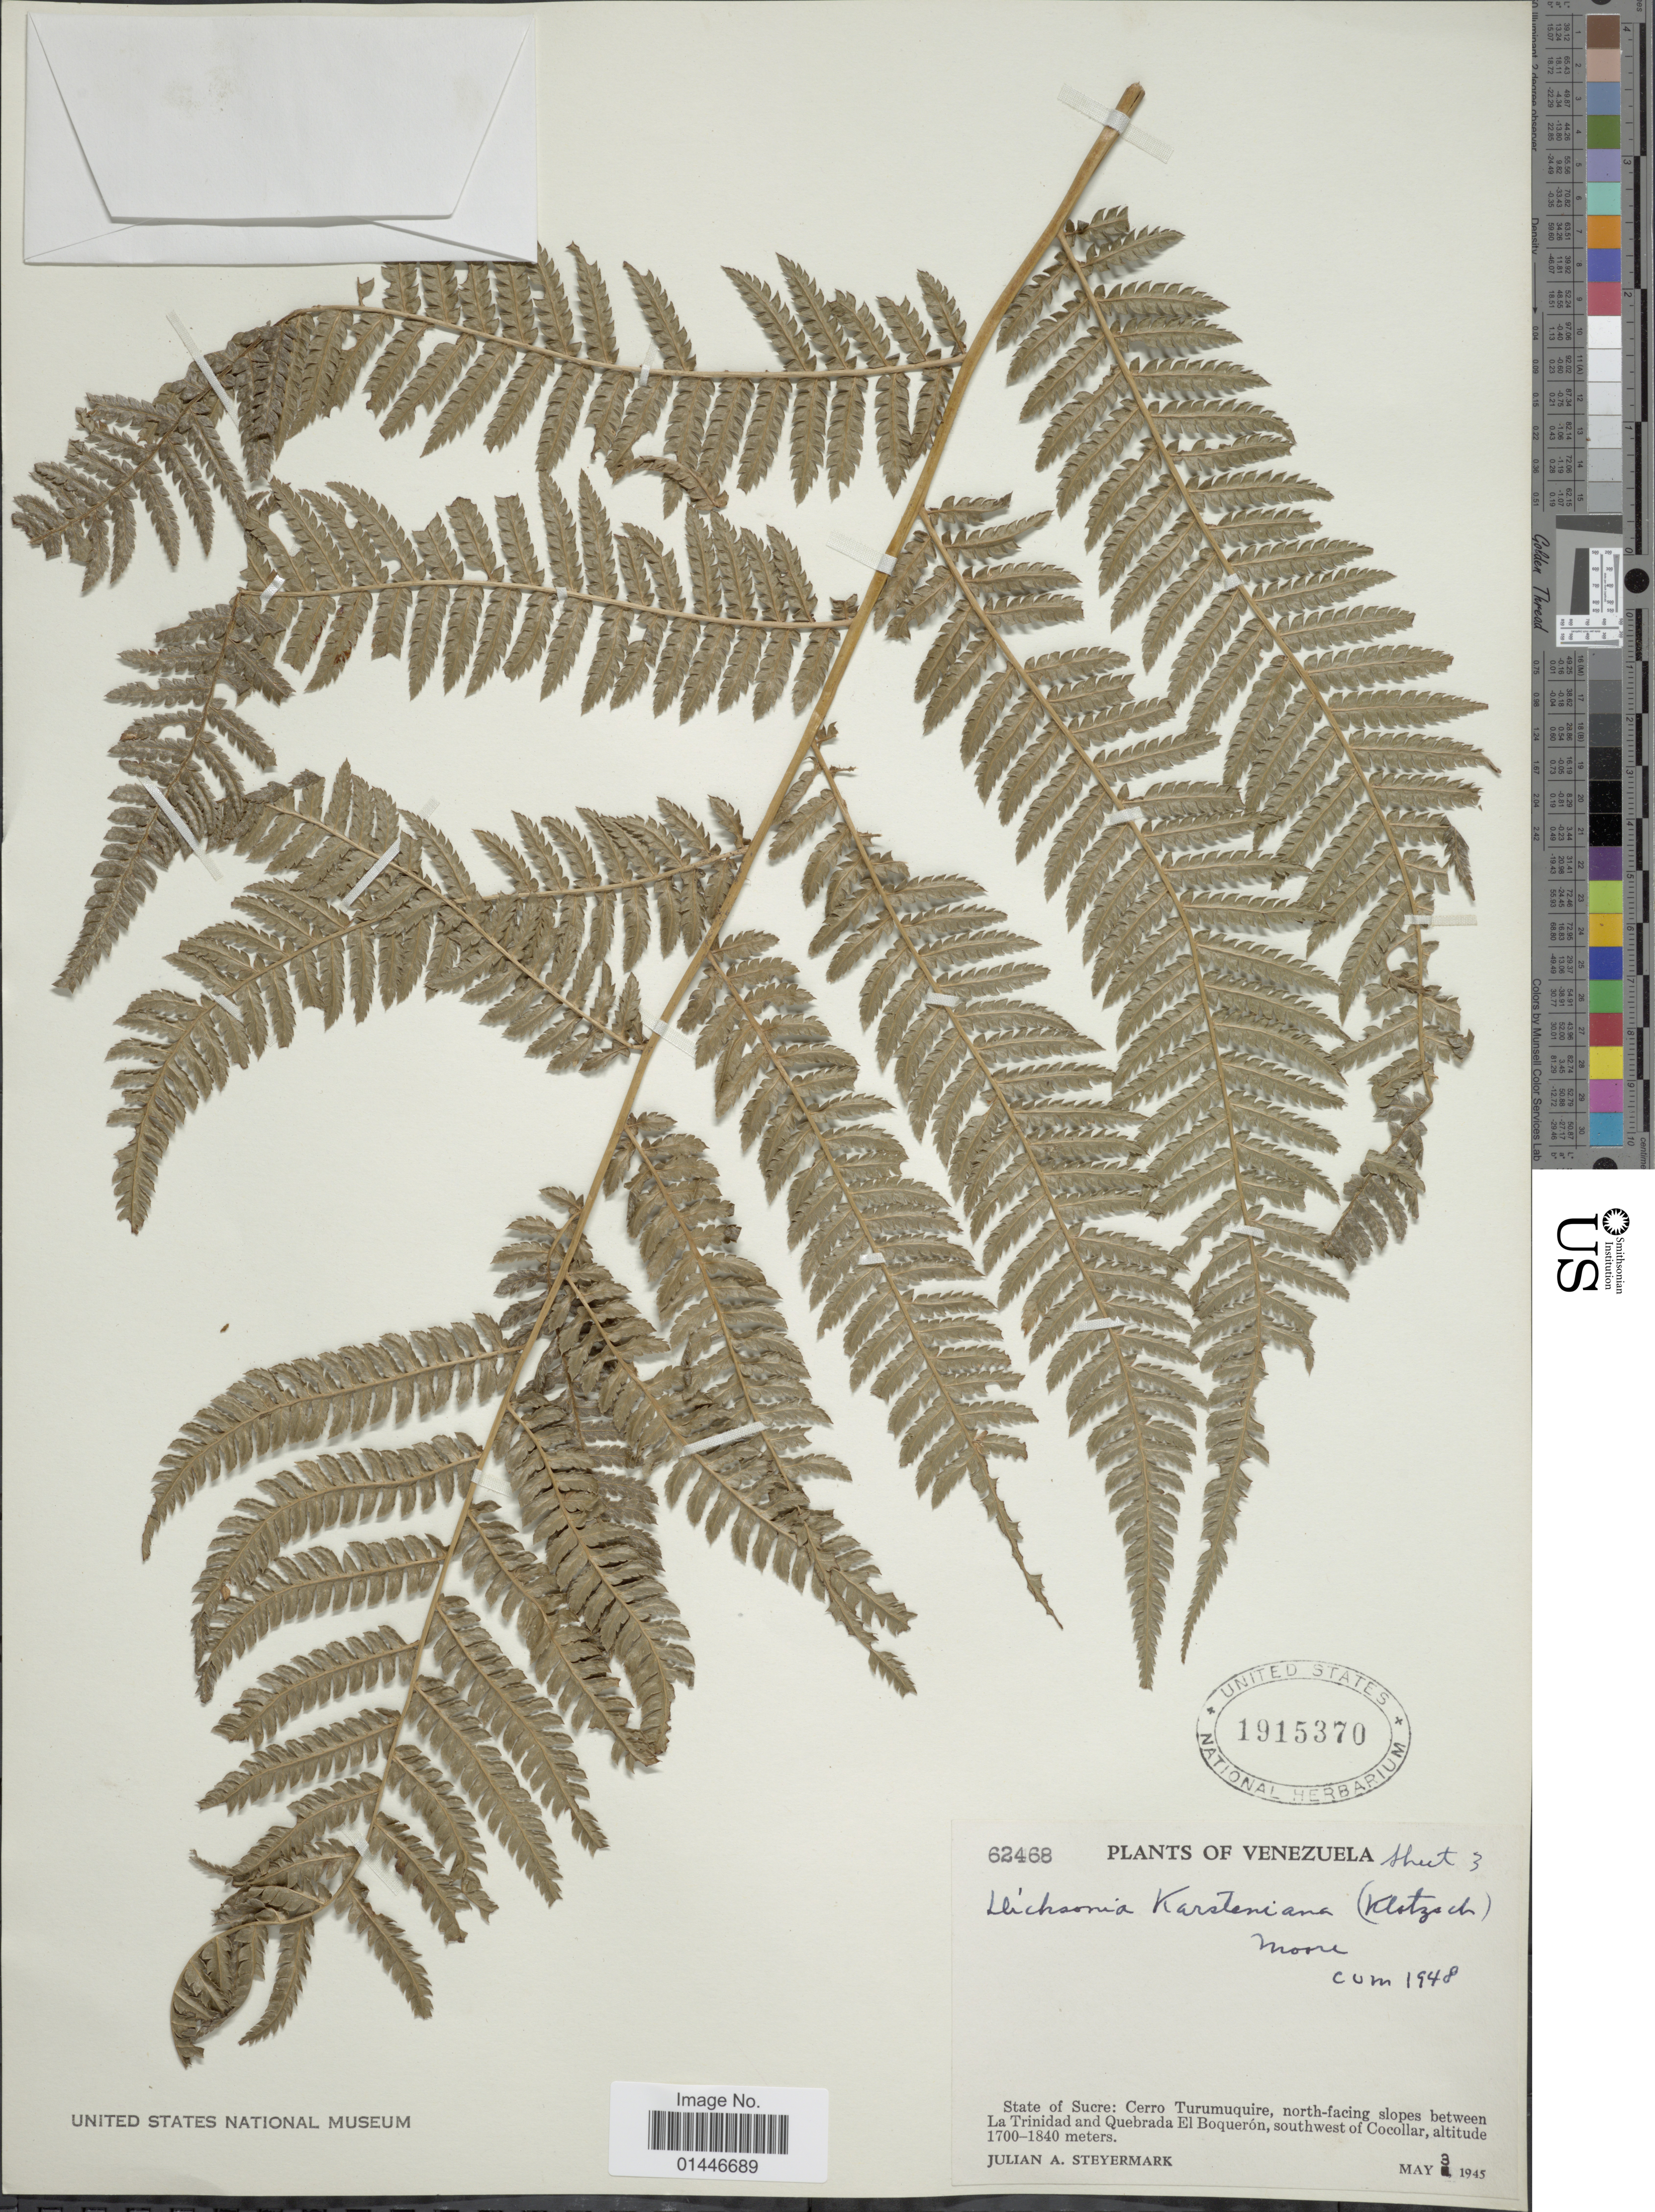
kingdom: Plantae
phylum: Tracheophyta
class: Polypodiopsida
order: Cyatheales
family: Dicksoniaceae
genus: Dicksonia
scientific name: Dicksonia karsteniana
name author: Klotzsch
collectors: J. Steyermark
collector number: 62468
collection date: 1945-05-03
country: Venezuela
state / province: Sucre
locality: Cerro Turumuquire, north facing slopes between La Trinidad and Quebrada El Boqueon, southwest of Cocollar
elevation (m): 1700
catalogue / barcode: US 1915370